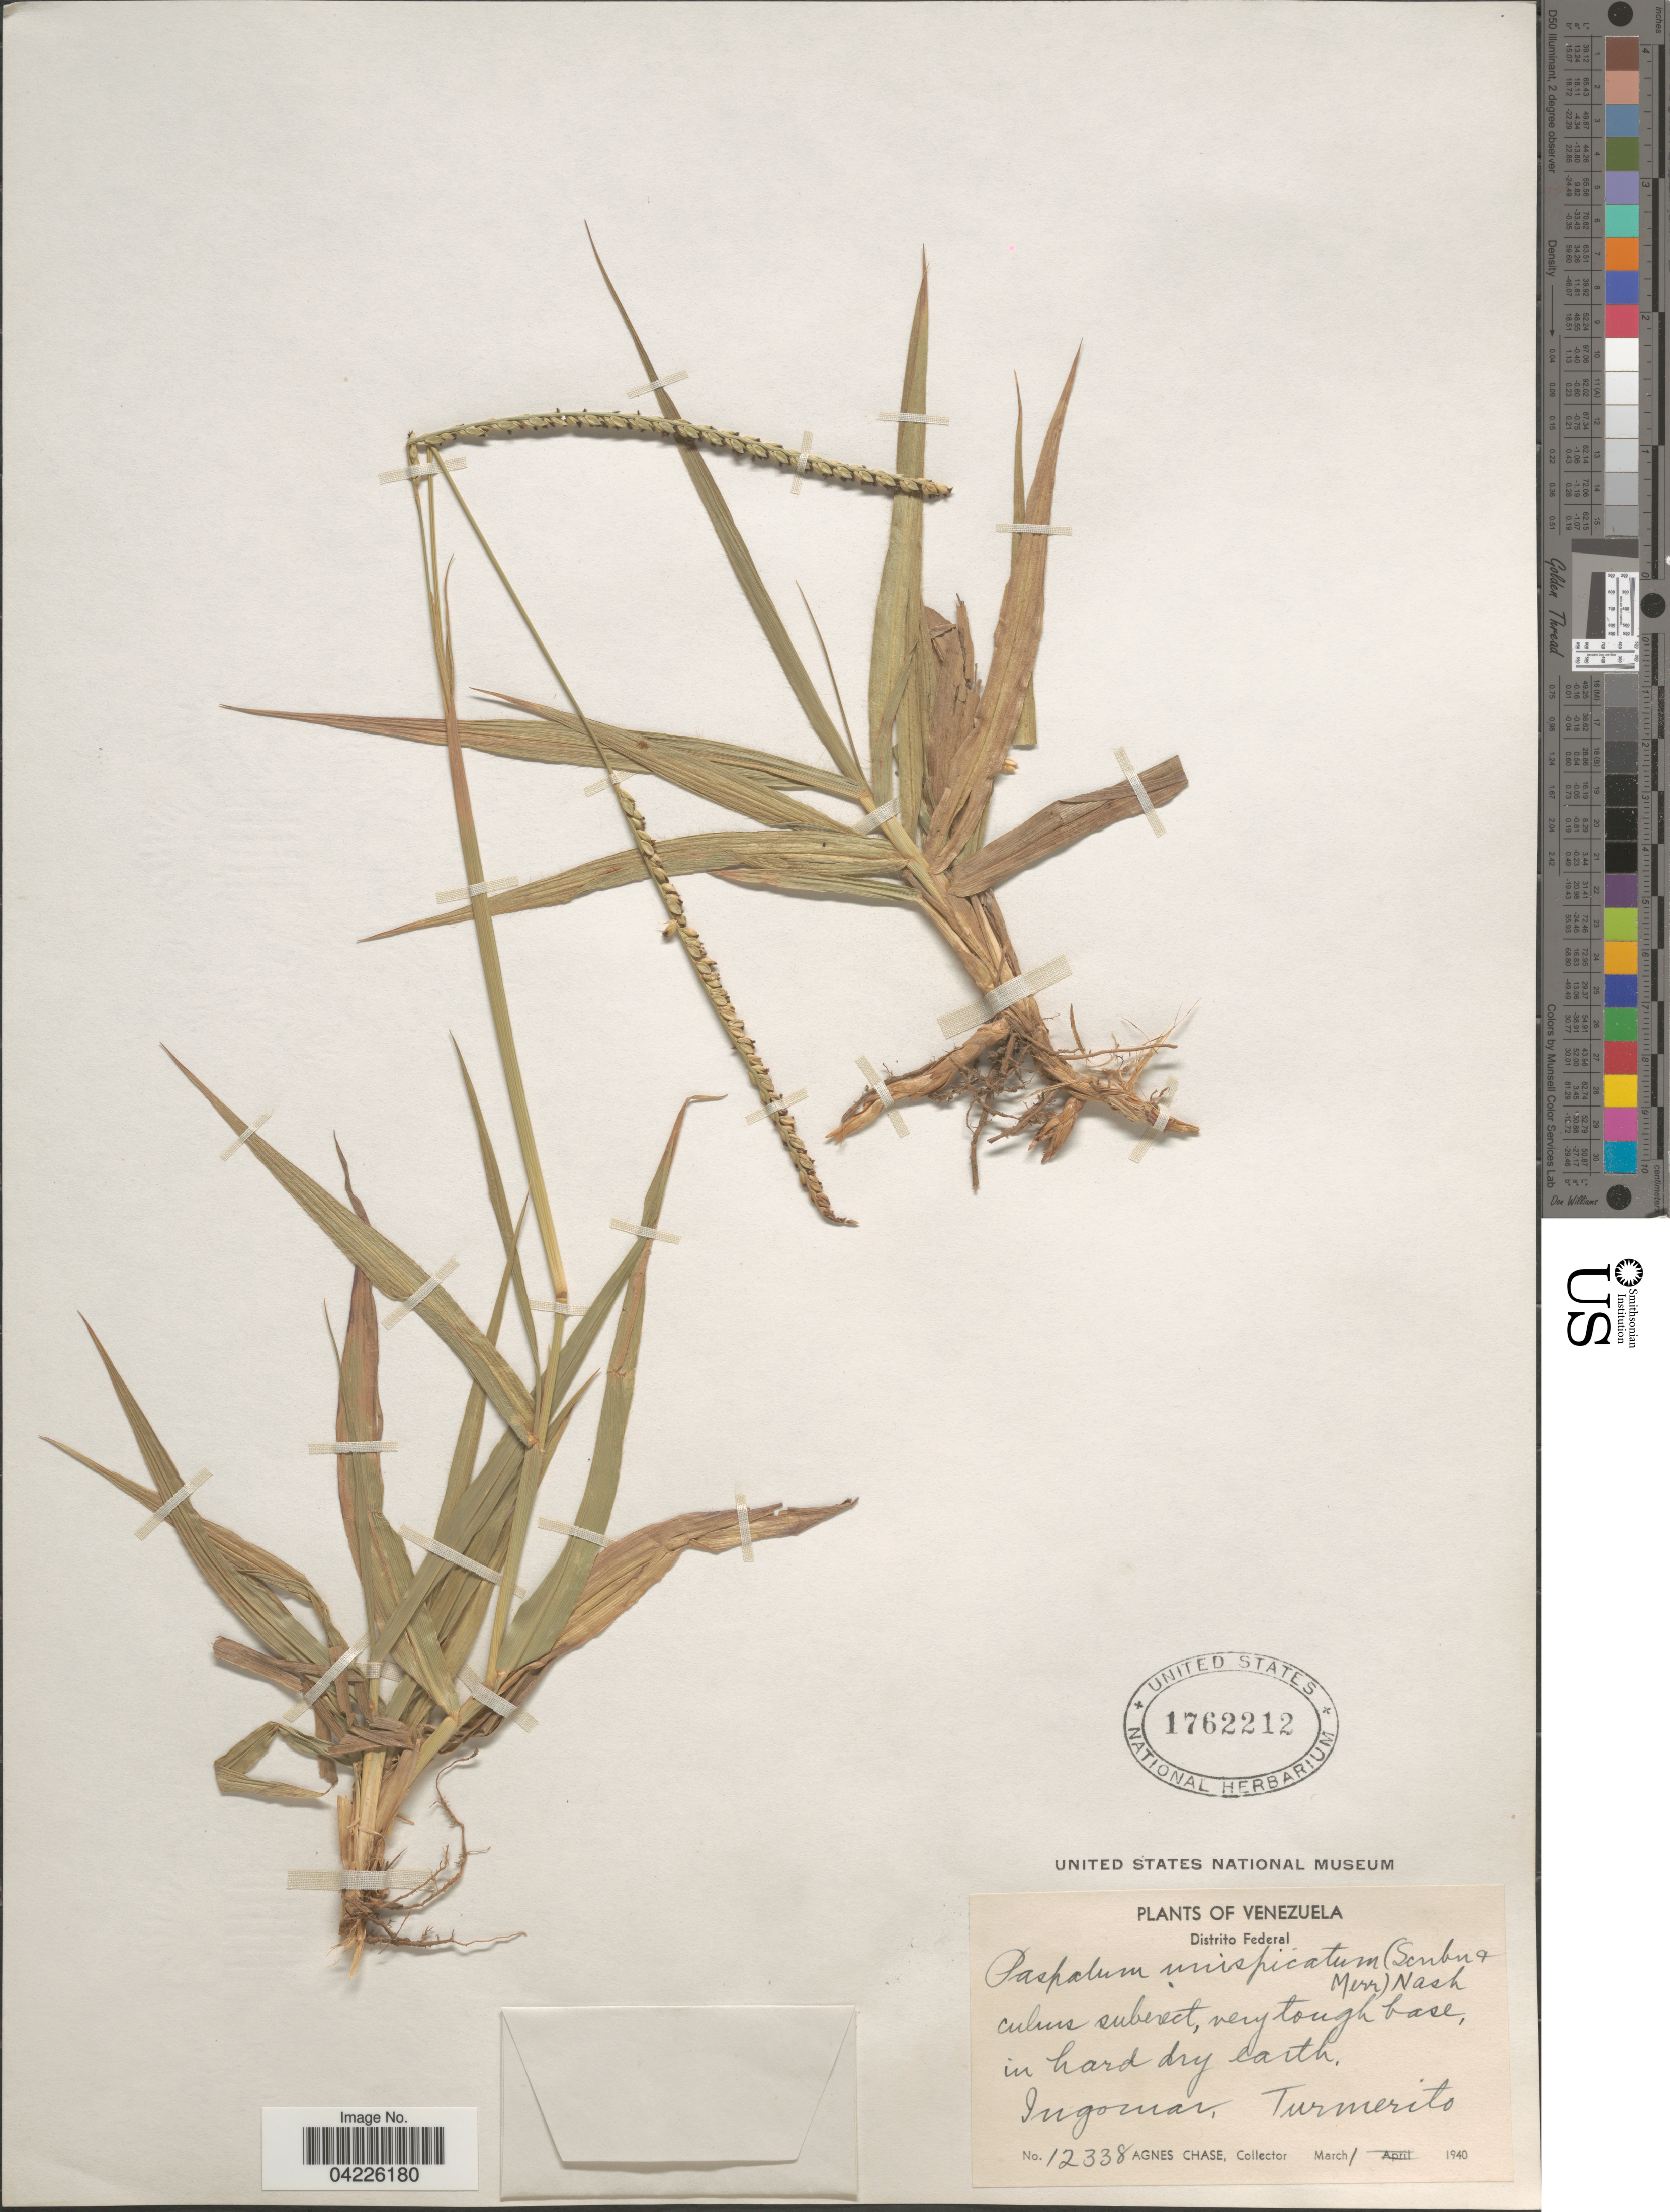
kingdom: Plantae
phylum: Tracheophyta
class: Liliopsida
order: Poales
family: Poaceae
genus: Paspalum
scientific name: Paspalum unispicatum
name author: (Scribn. & Merr.) Nash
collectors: A. Chase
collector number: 12338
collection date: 1940-03-01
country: Venezuela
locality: Distrito Federal. Ingomar, Turmerito.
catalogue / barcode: US 1762212